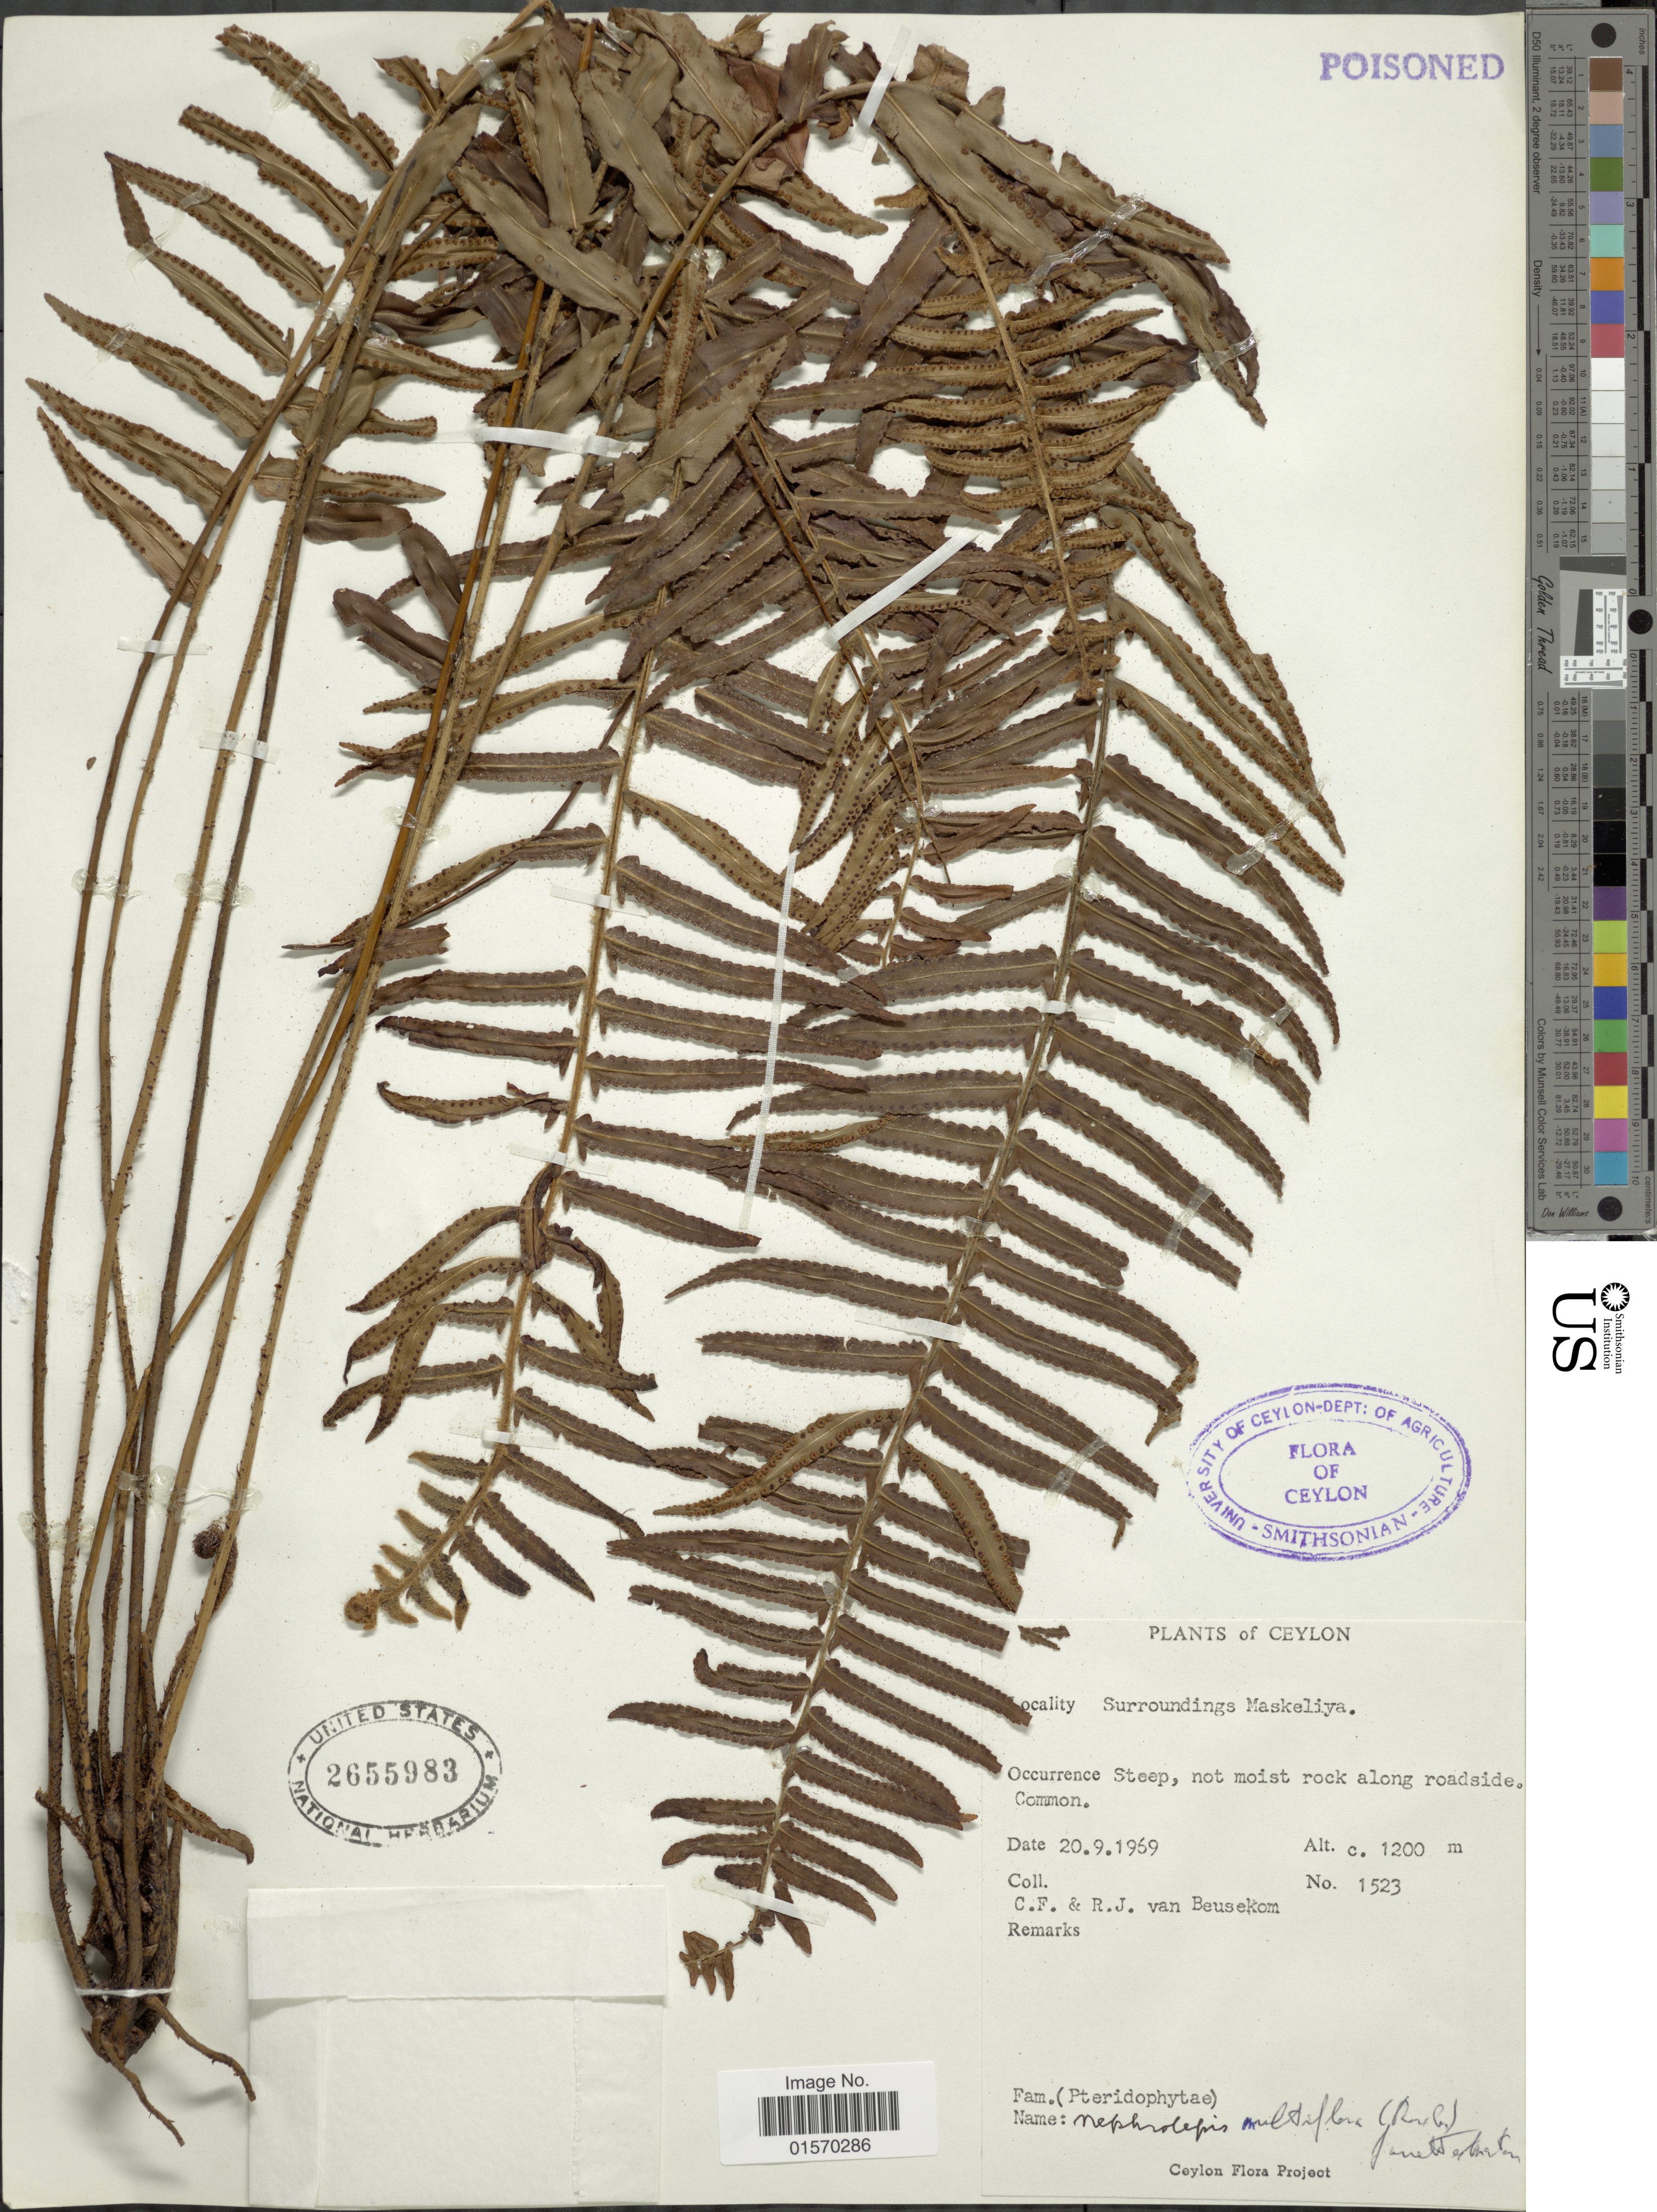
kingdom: Plantae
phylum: Tracheophyta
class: Polypodiopsida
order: Polypodiales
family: Nephrolepidaceae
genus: Nephrolepis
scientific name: Nephrolepis multiflora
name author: (Roxb.) F.M. Jarrett ex C.V. Morton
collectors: C. F. Beusekom & R. Van Beusekom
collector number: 1523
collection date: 1969-09-20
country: Sri Lanka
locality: Ceylon. Surroundings Maskeliya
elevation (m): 1200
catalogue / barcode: US 2655983